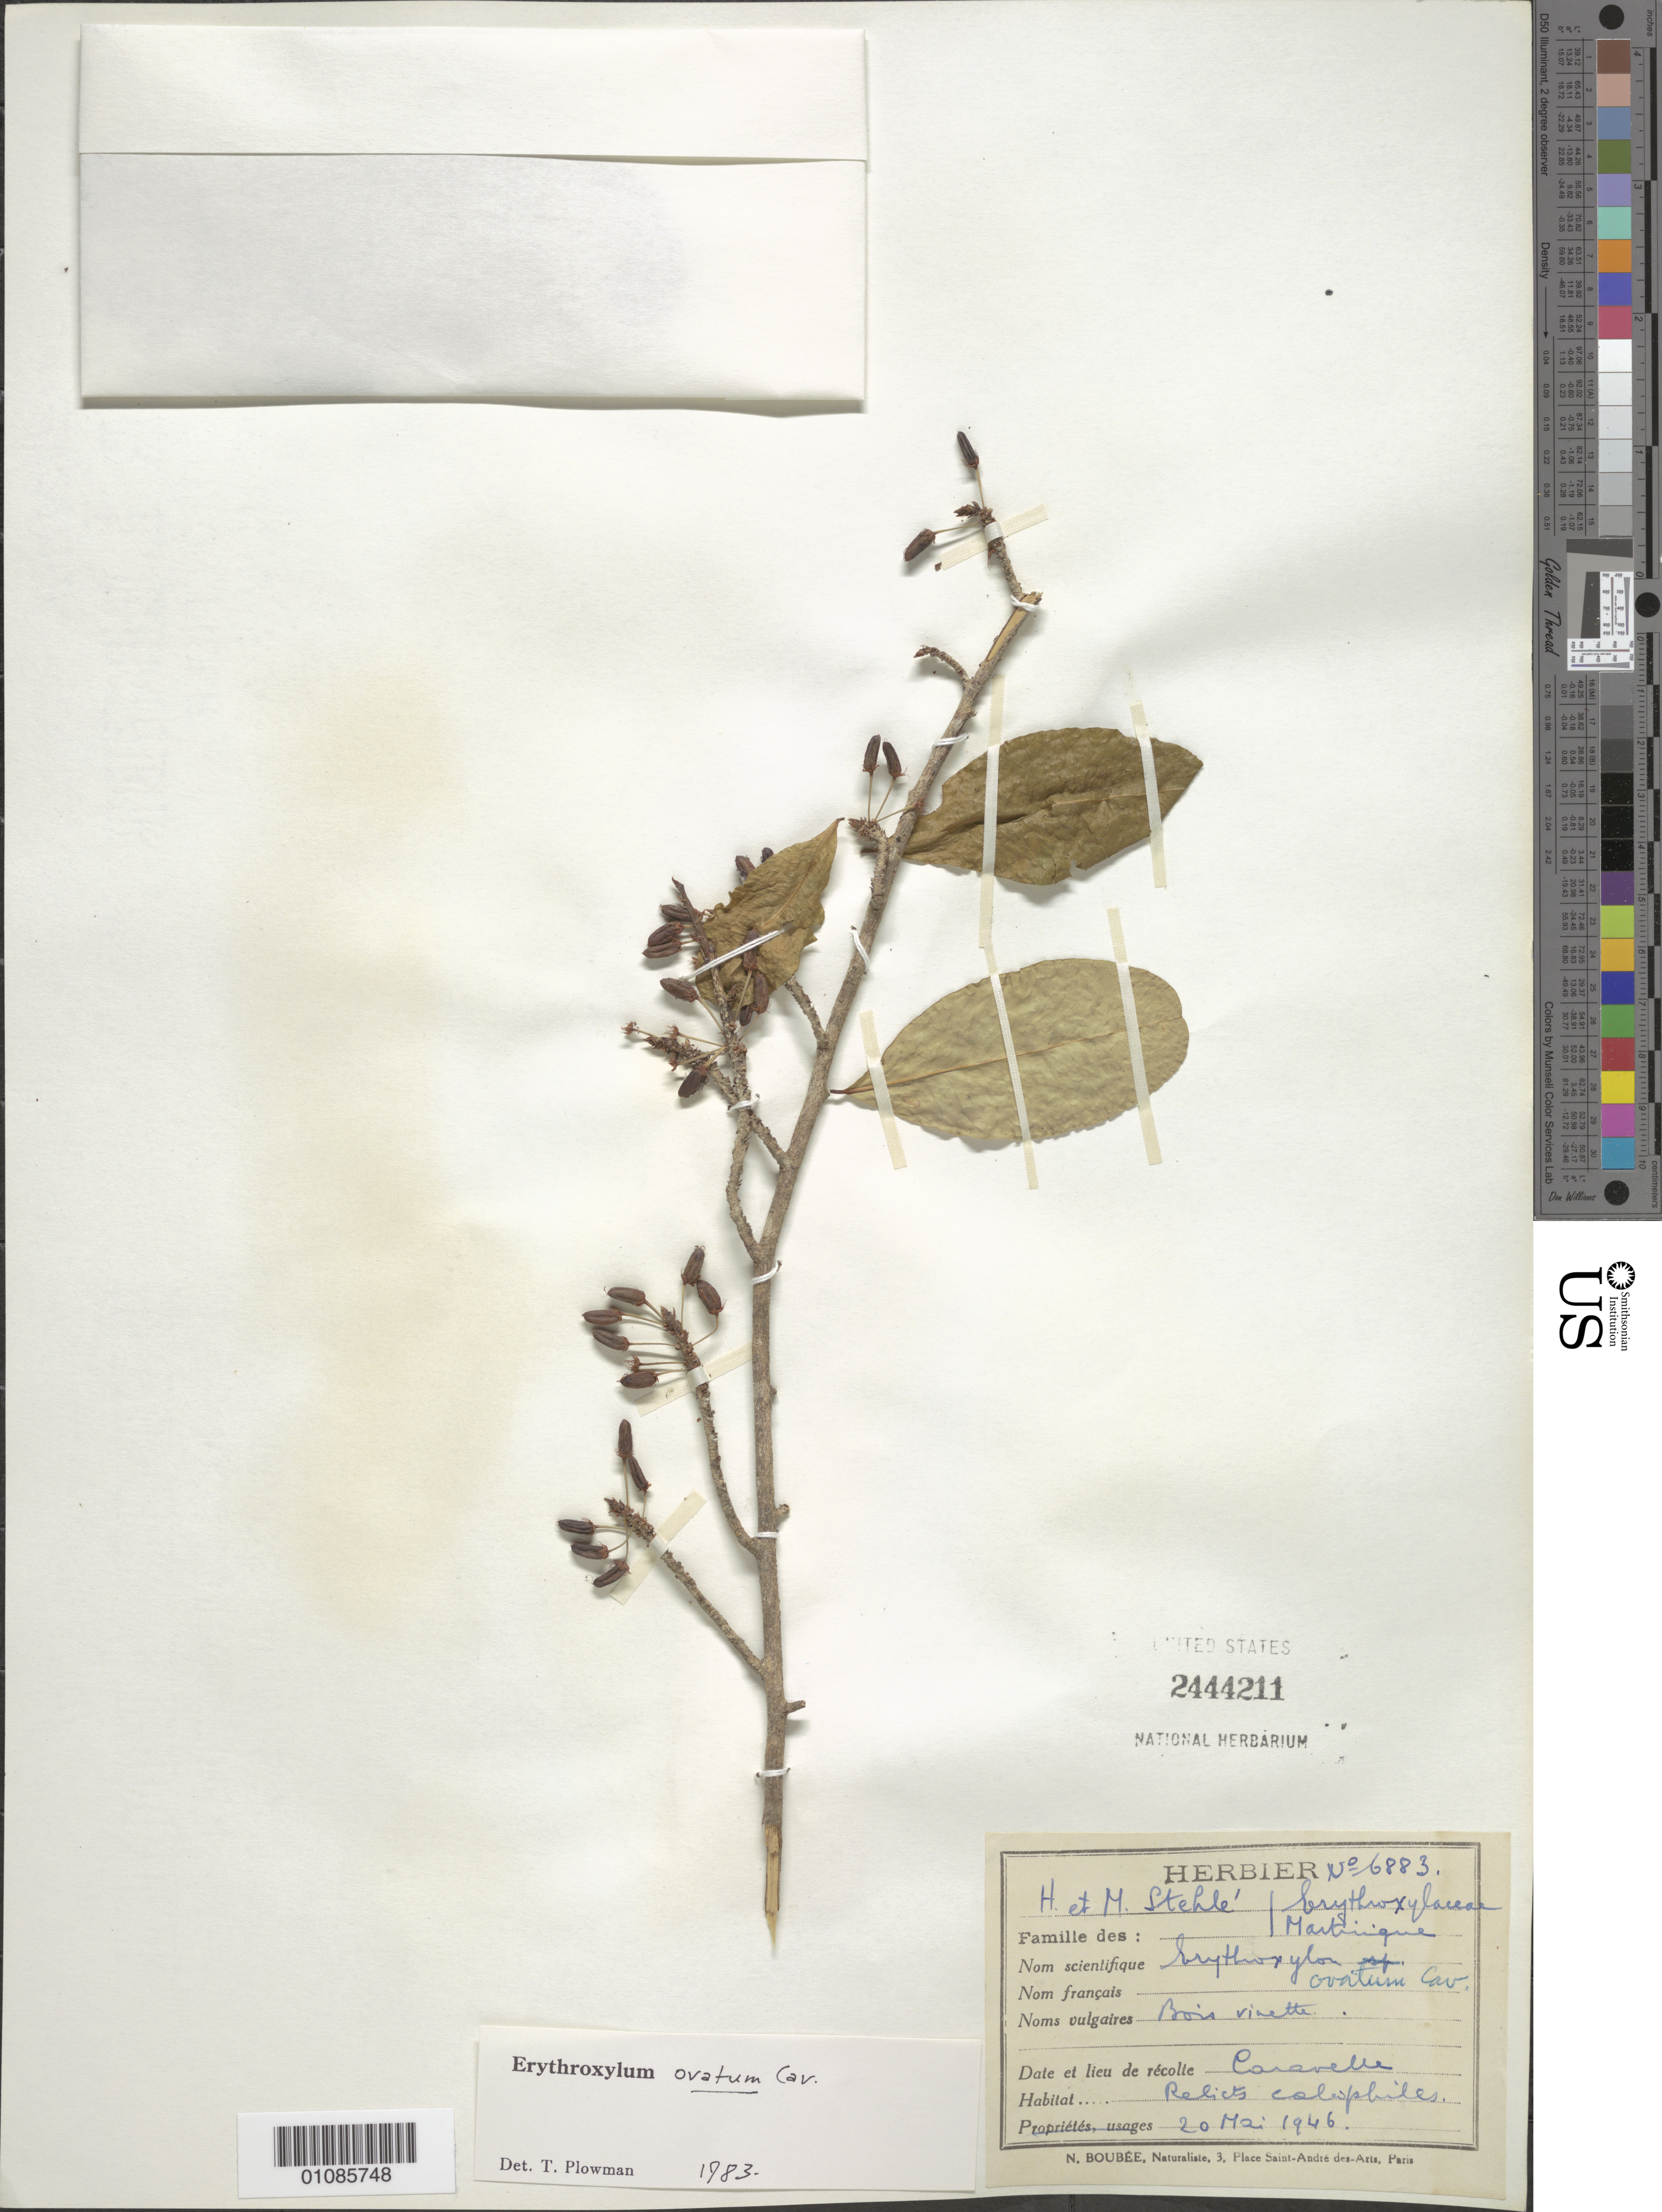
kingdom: Plantae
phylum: Tracheophyta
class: Magnoliopsida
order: Malpighiales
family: Erythroxylaceae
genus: Erythroxylum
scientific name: Erythroxylum ovatum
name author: Cav.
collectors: H. Stehlé & M. Stehlé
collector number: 6883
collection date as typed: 20 May 1946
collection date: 1946-05-20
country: Martinique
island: Martinique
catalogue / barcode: US 2444211